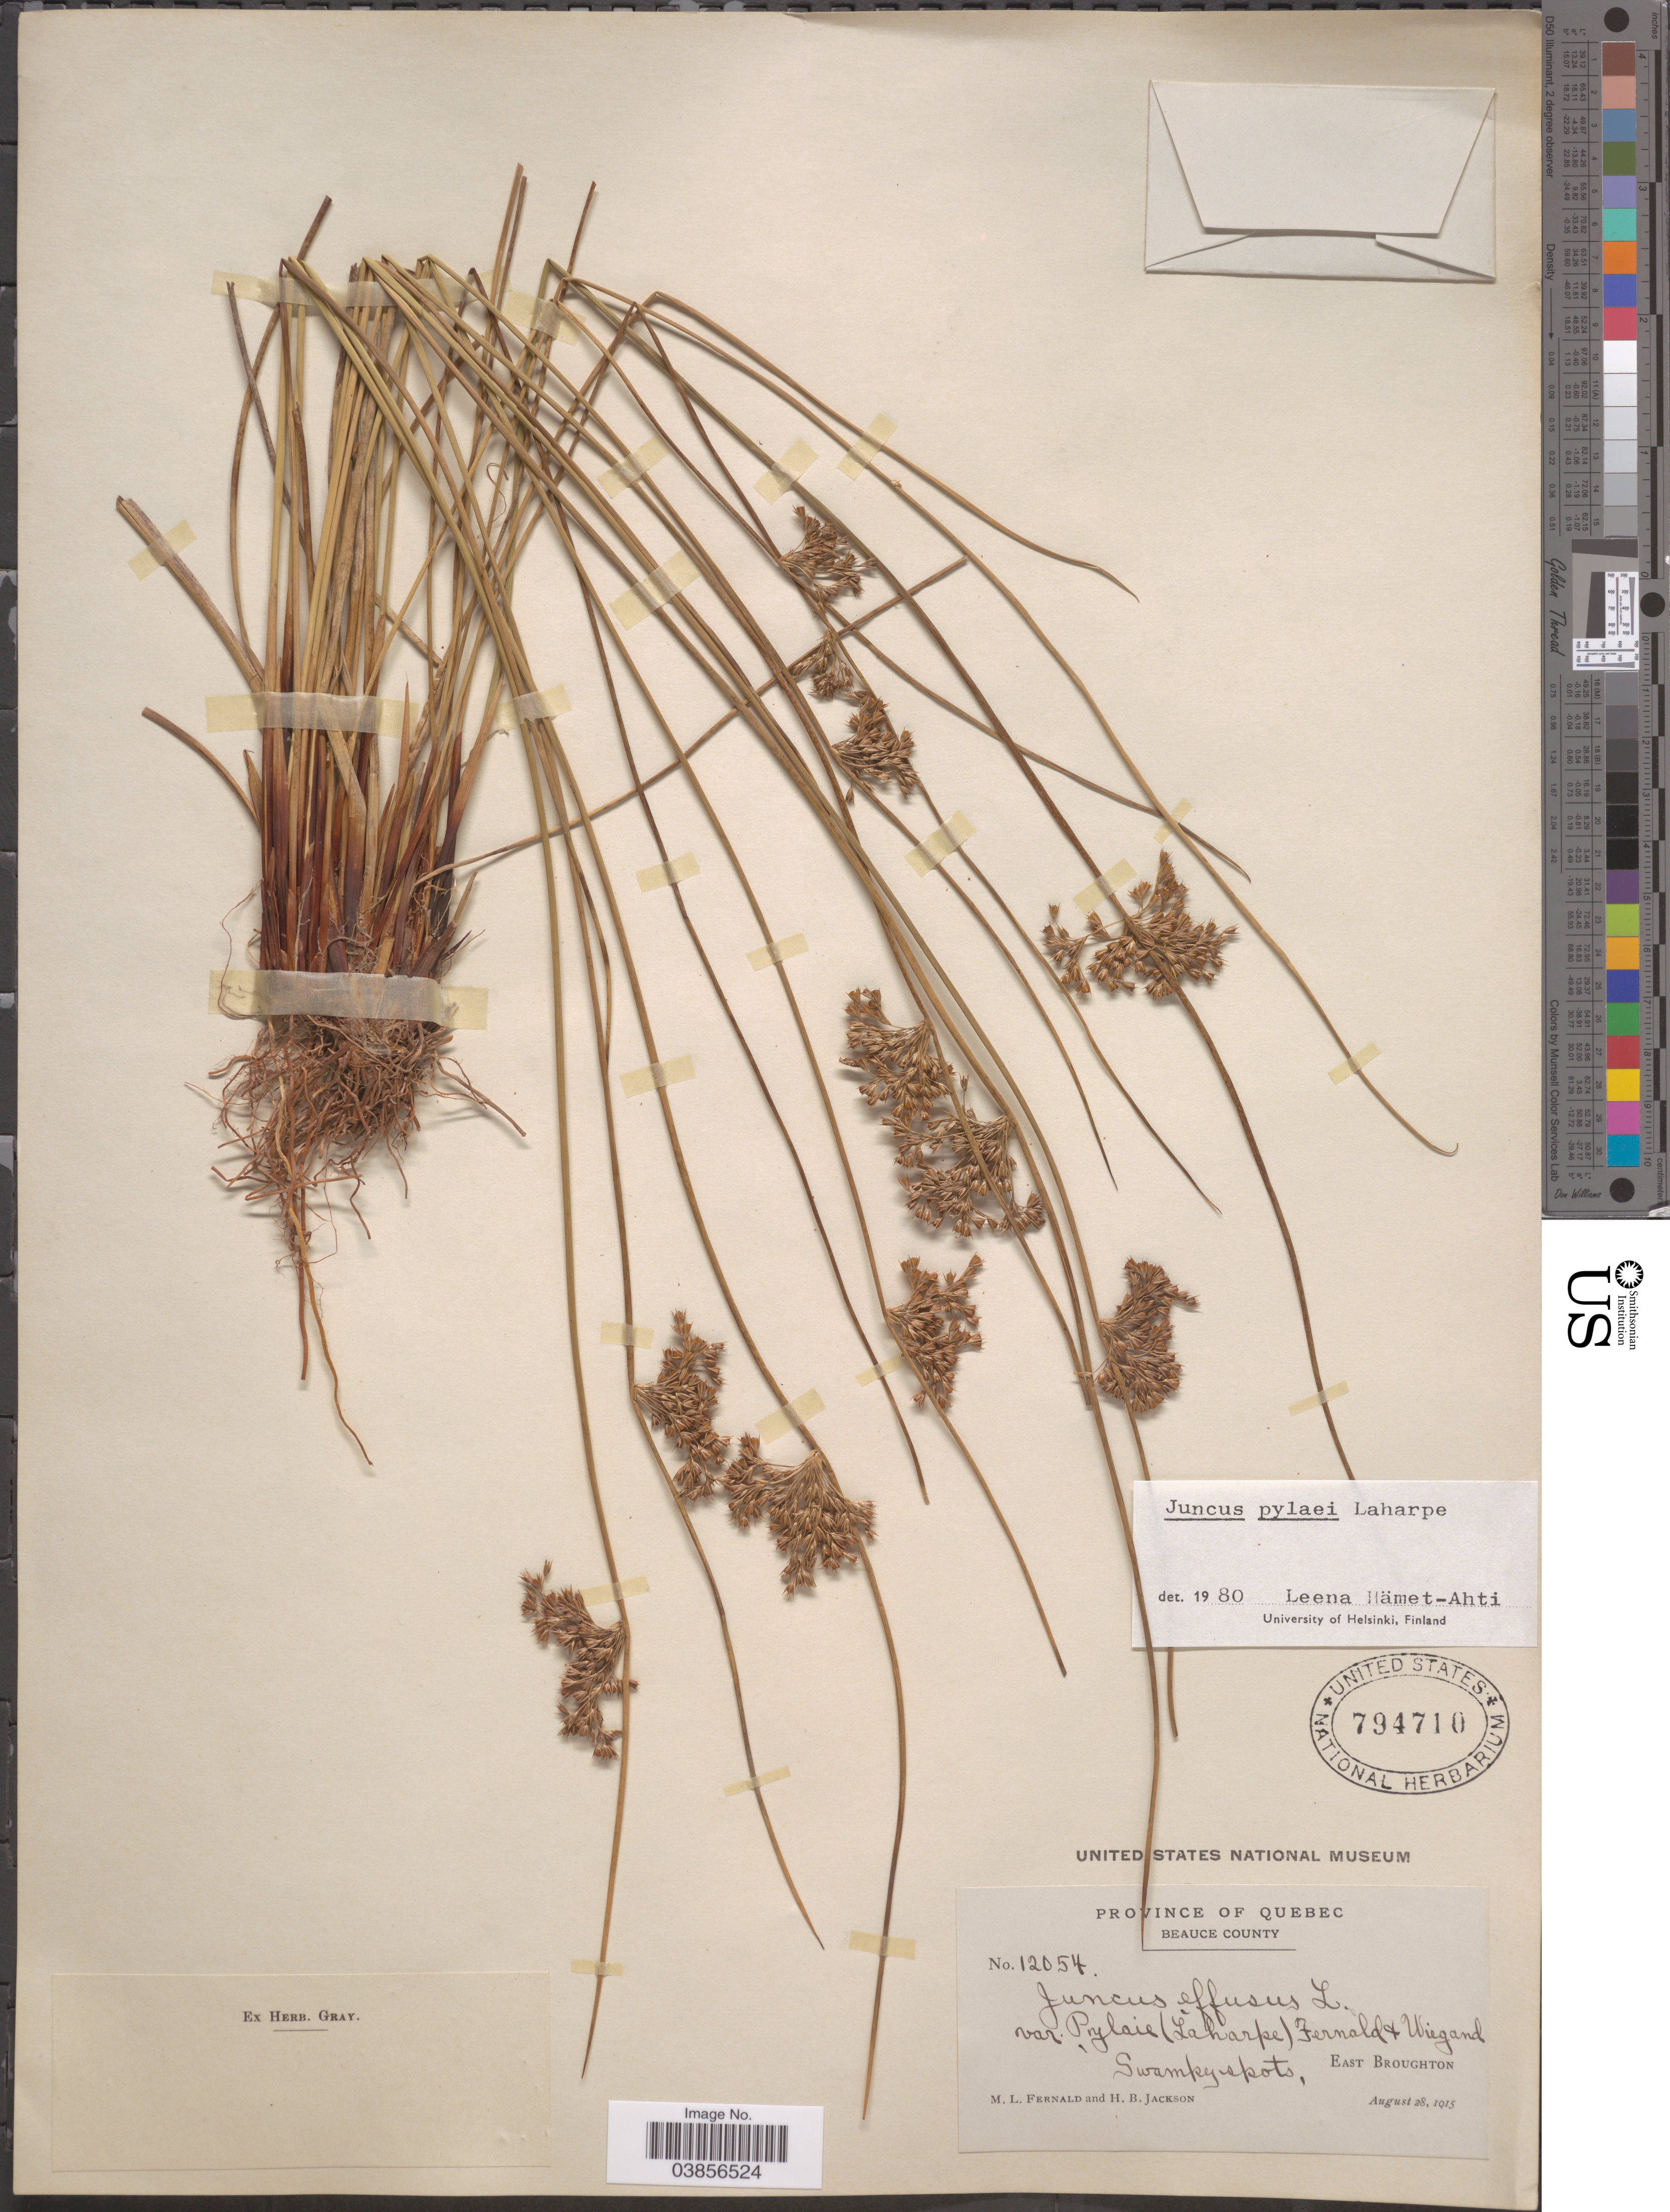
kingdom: Plantae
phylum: Tracheophyta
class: Liliopsida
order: Poales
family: Juncaceae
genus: Juncus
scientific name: Juncus pylaei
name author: Laharpe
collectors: M. L. Fernald & H. Jackson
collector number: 12054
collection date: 1915-08-28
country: Canada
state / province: Quebec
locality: Beauce County. Swampy spots, East Broughton.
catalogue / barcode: US 794710